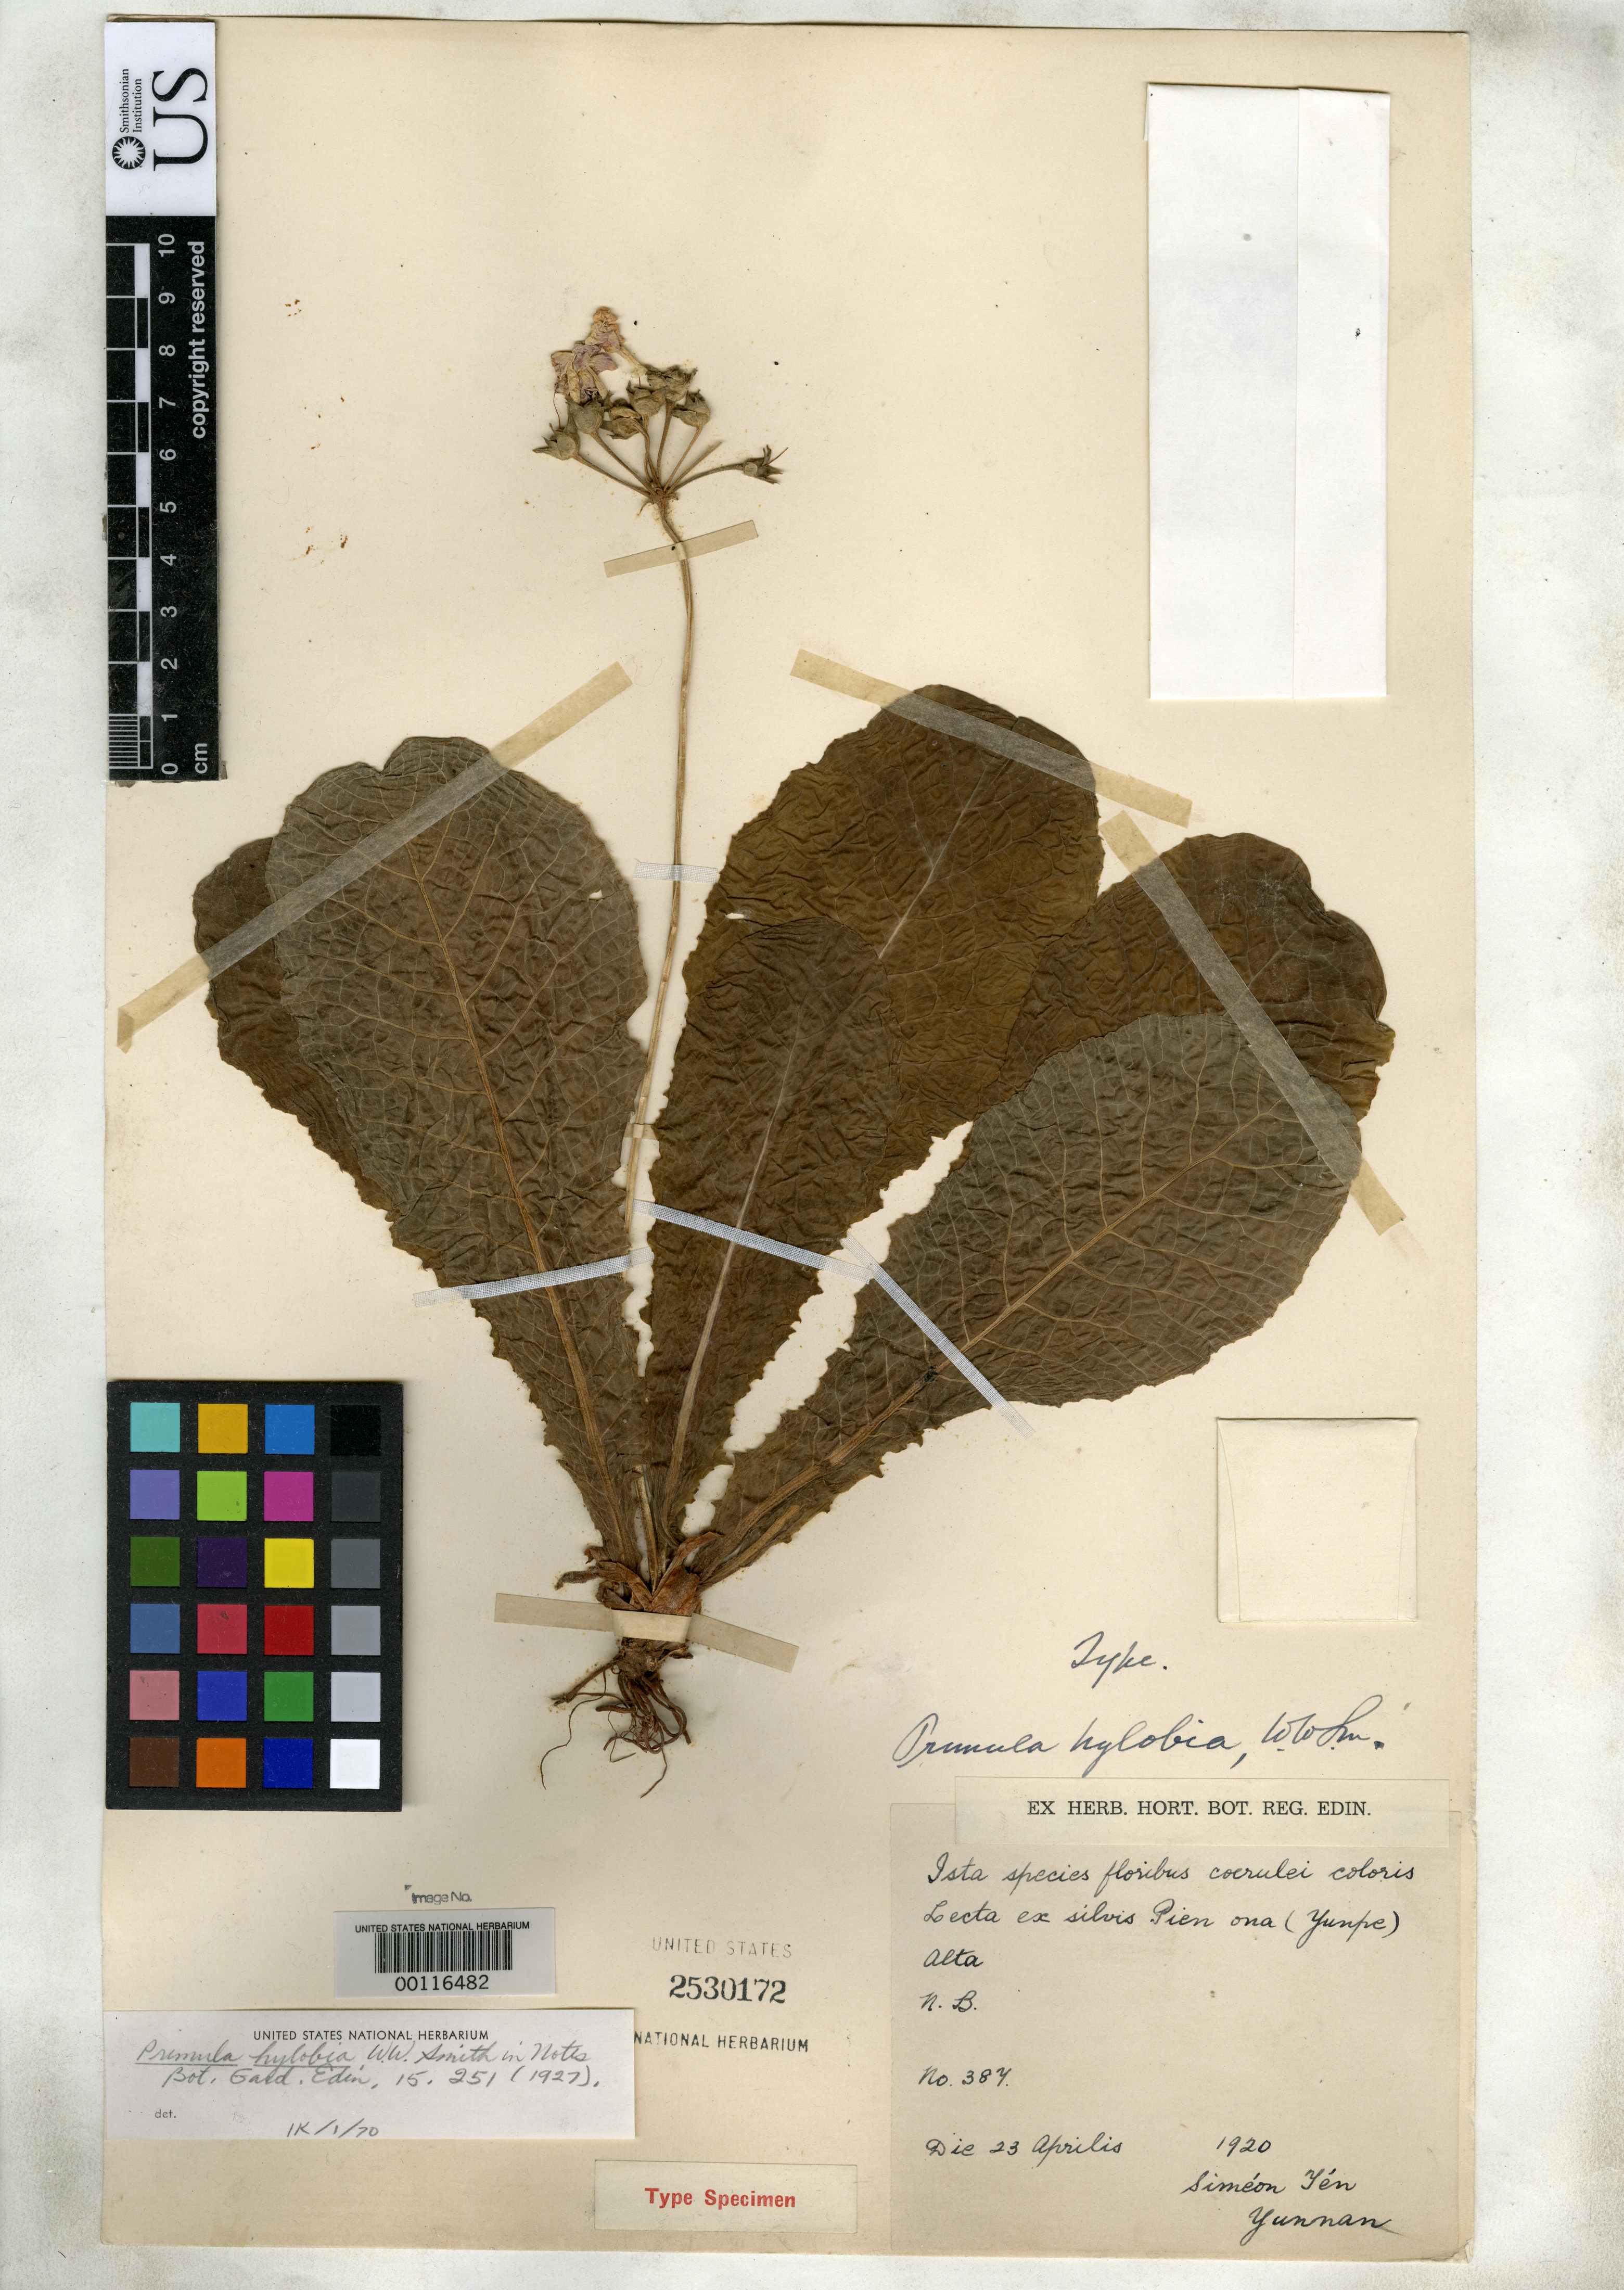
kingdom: Plantae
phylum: Tracheophyta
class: Magnoliopsida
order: Ericales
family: Primulaceae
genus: Primula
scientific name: Primula hylobia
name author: W.W. Sm.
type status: Isotype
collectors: P. S. Ten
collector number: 387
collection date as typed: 23 Apr 1920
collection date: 1920-04-23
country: China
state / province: Yunnan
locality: Pien-oua.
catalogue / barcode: US 2530172